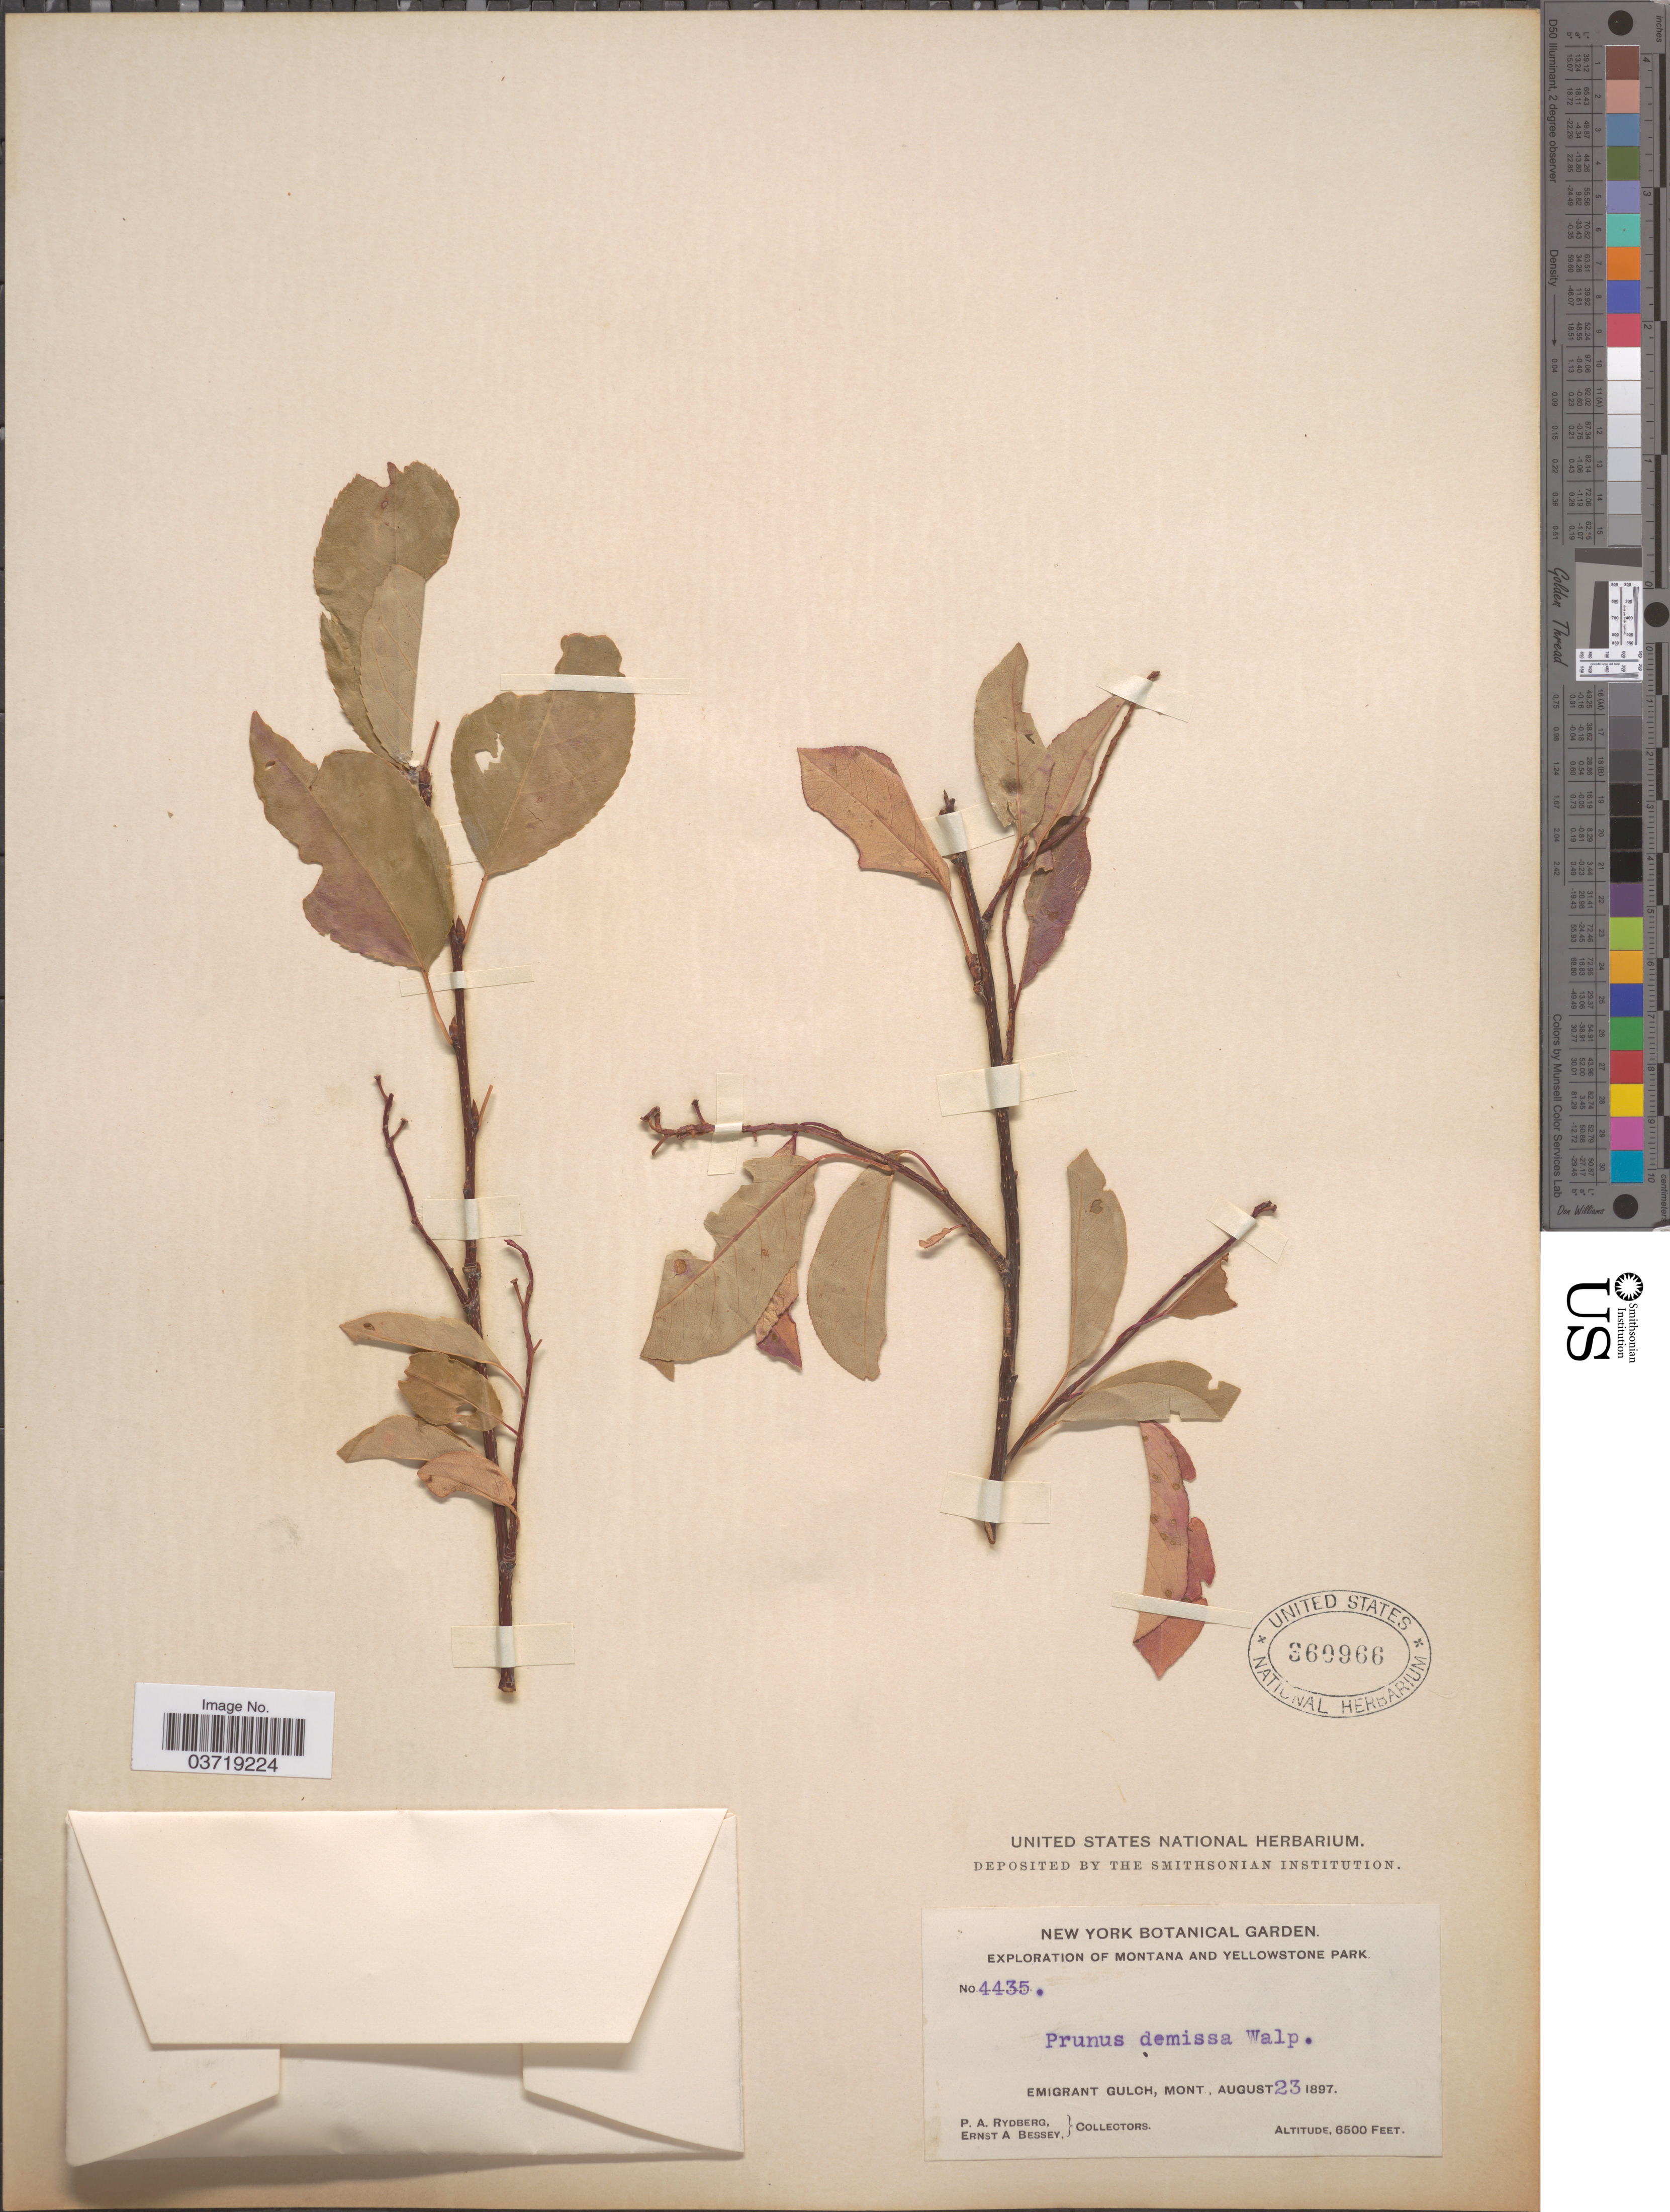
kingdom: Plantae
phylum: Tracheophyta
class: Magnoliopsida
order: Rosales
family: Rosaceae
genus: Prunus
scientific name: Prunus virginiana var. demissa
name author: (Nutt.) Torr.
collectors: P. A. Rydberg & E. A. Bessey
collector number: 4435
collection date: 1897-08-23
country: United States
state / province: Montana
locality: Yellowstone Park. Emigrant Gulch.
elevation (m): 1981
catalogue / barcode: US 360966